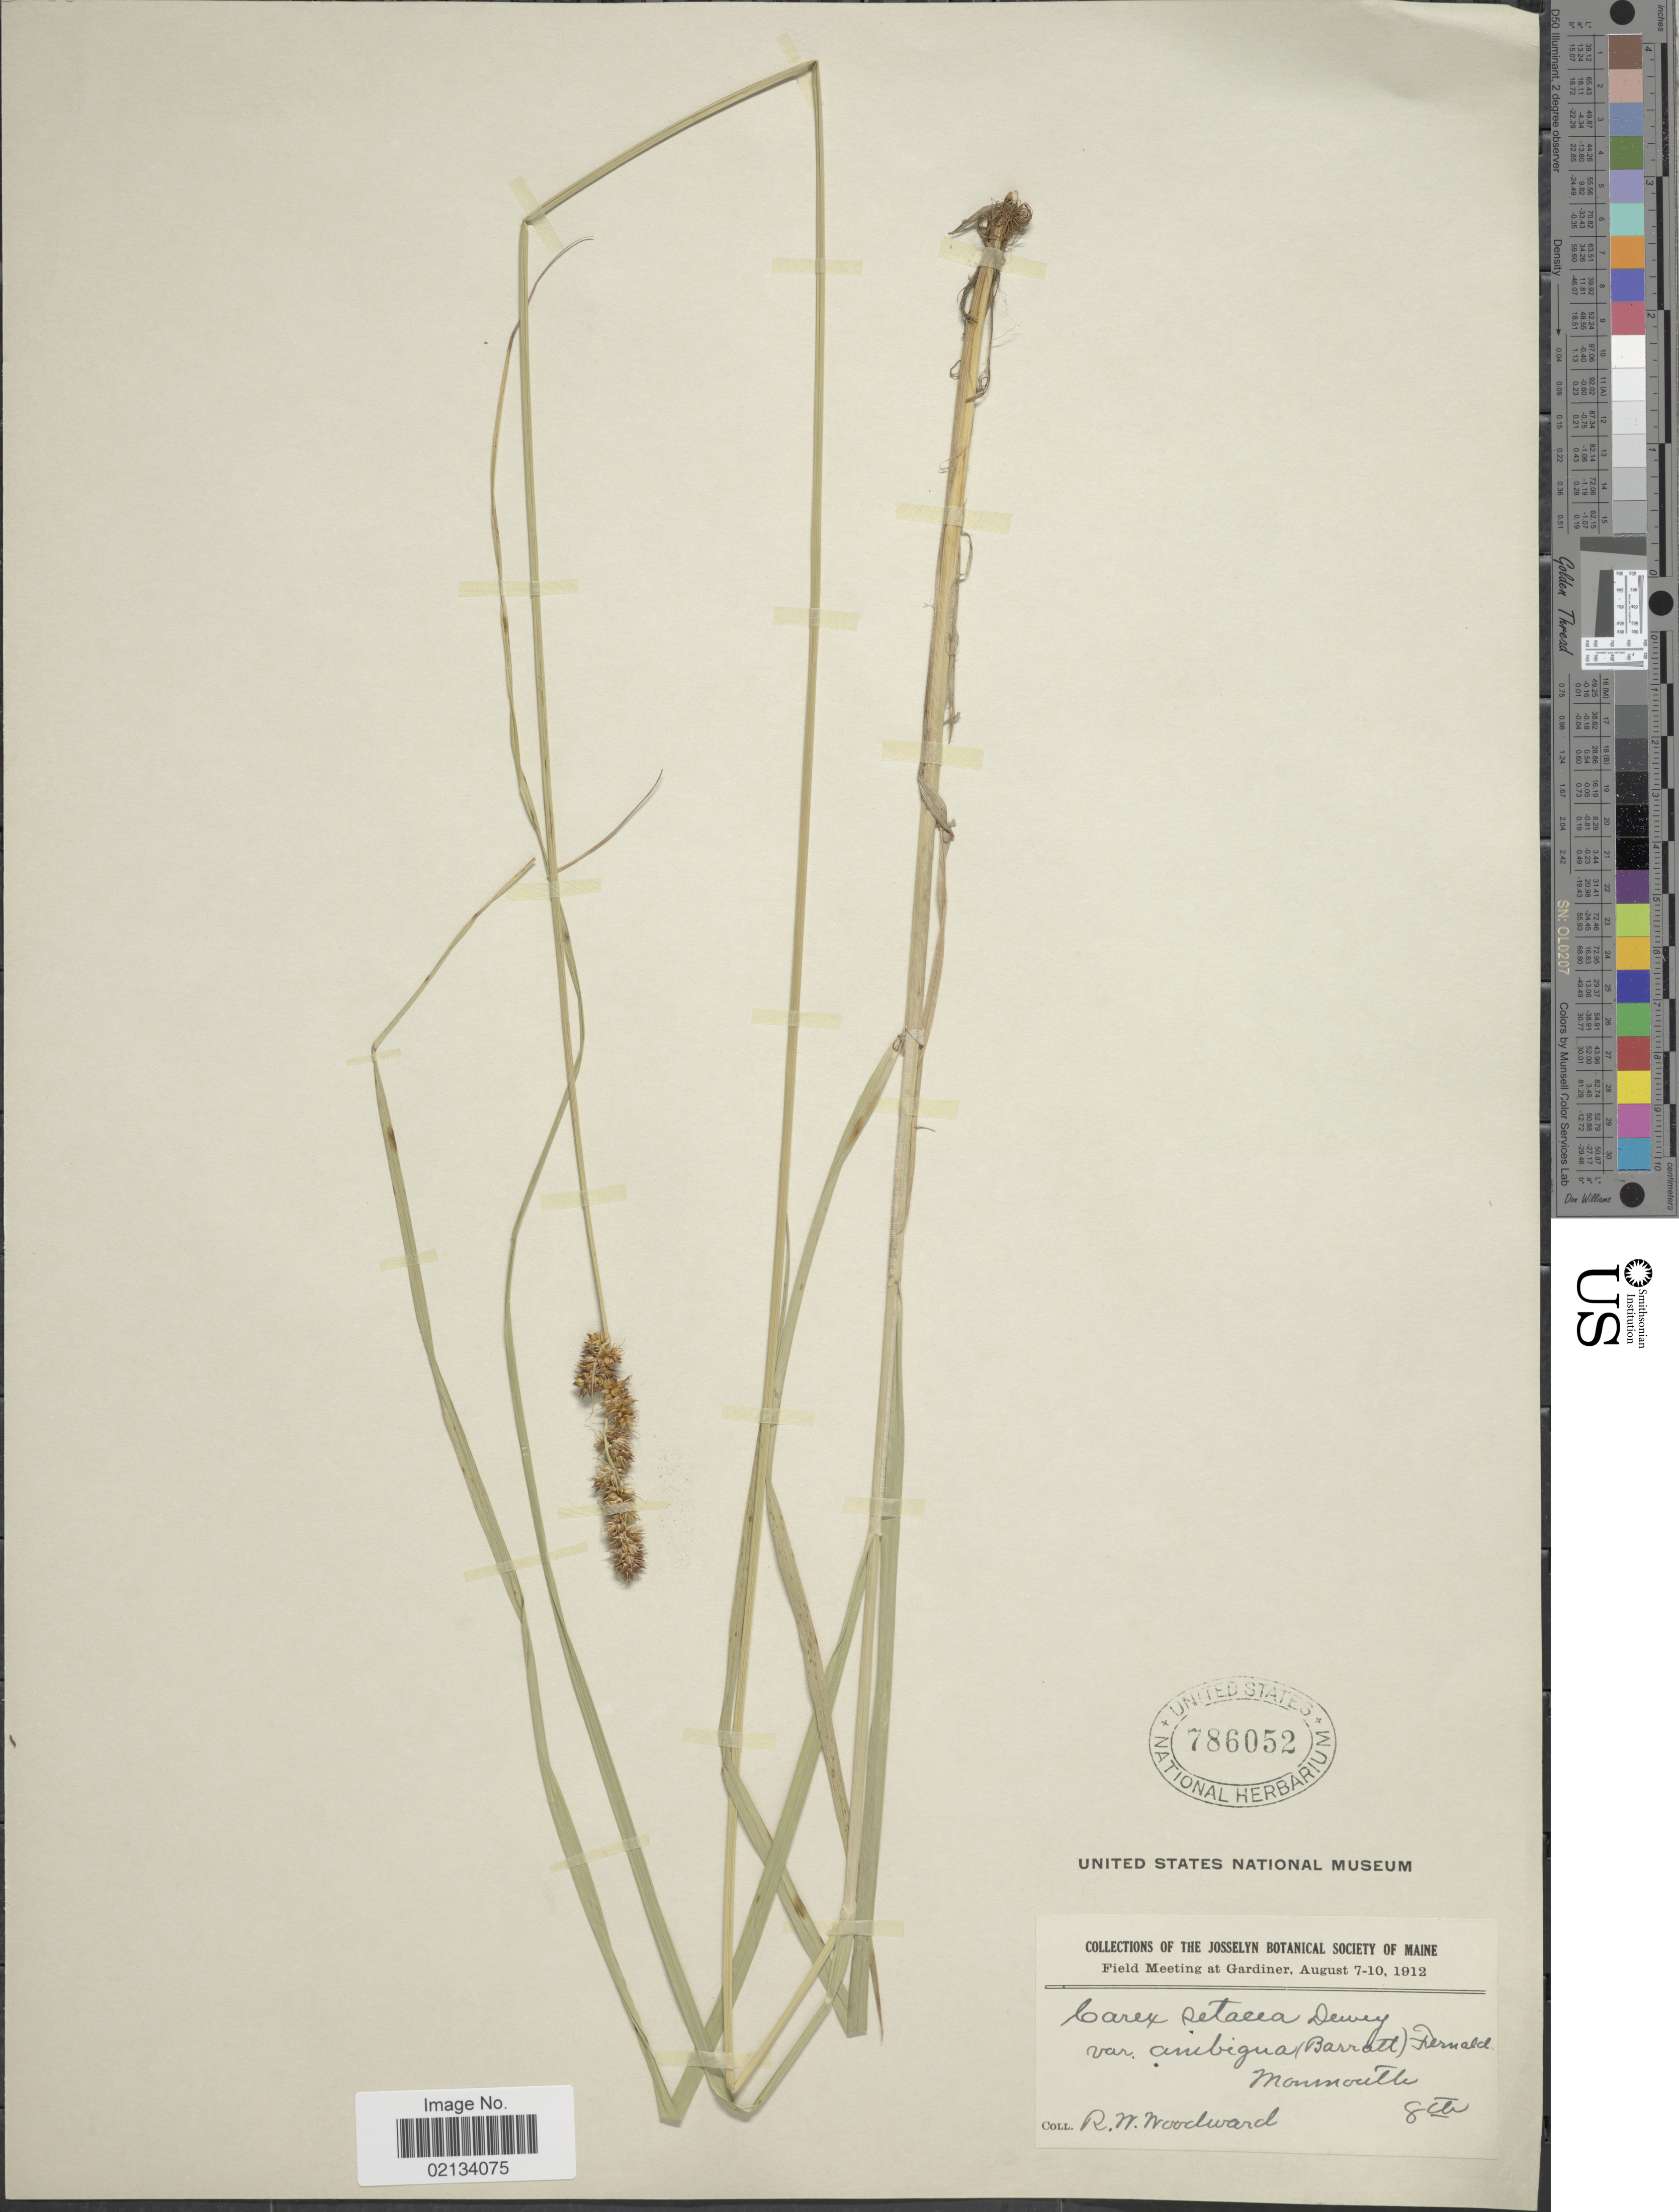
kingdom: Plantae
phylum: Tracheophyta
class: Liliopsida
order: Poales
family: Cyperaceae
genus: Carex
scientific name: Carex annectens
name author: (E.P. Bicknell) E.P. Bicknell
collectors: R. Woodward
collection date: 1912-08-08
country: United States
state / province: Maine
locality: Monmouth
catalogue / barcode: US 786052